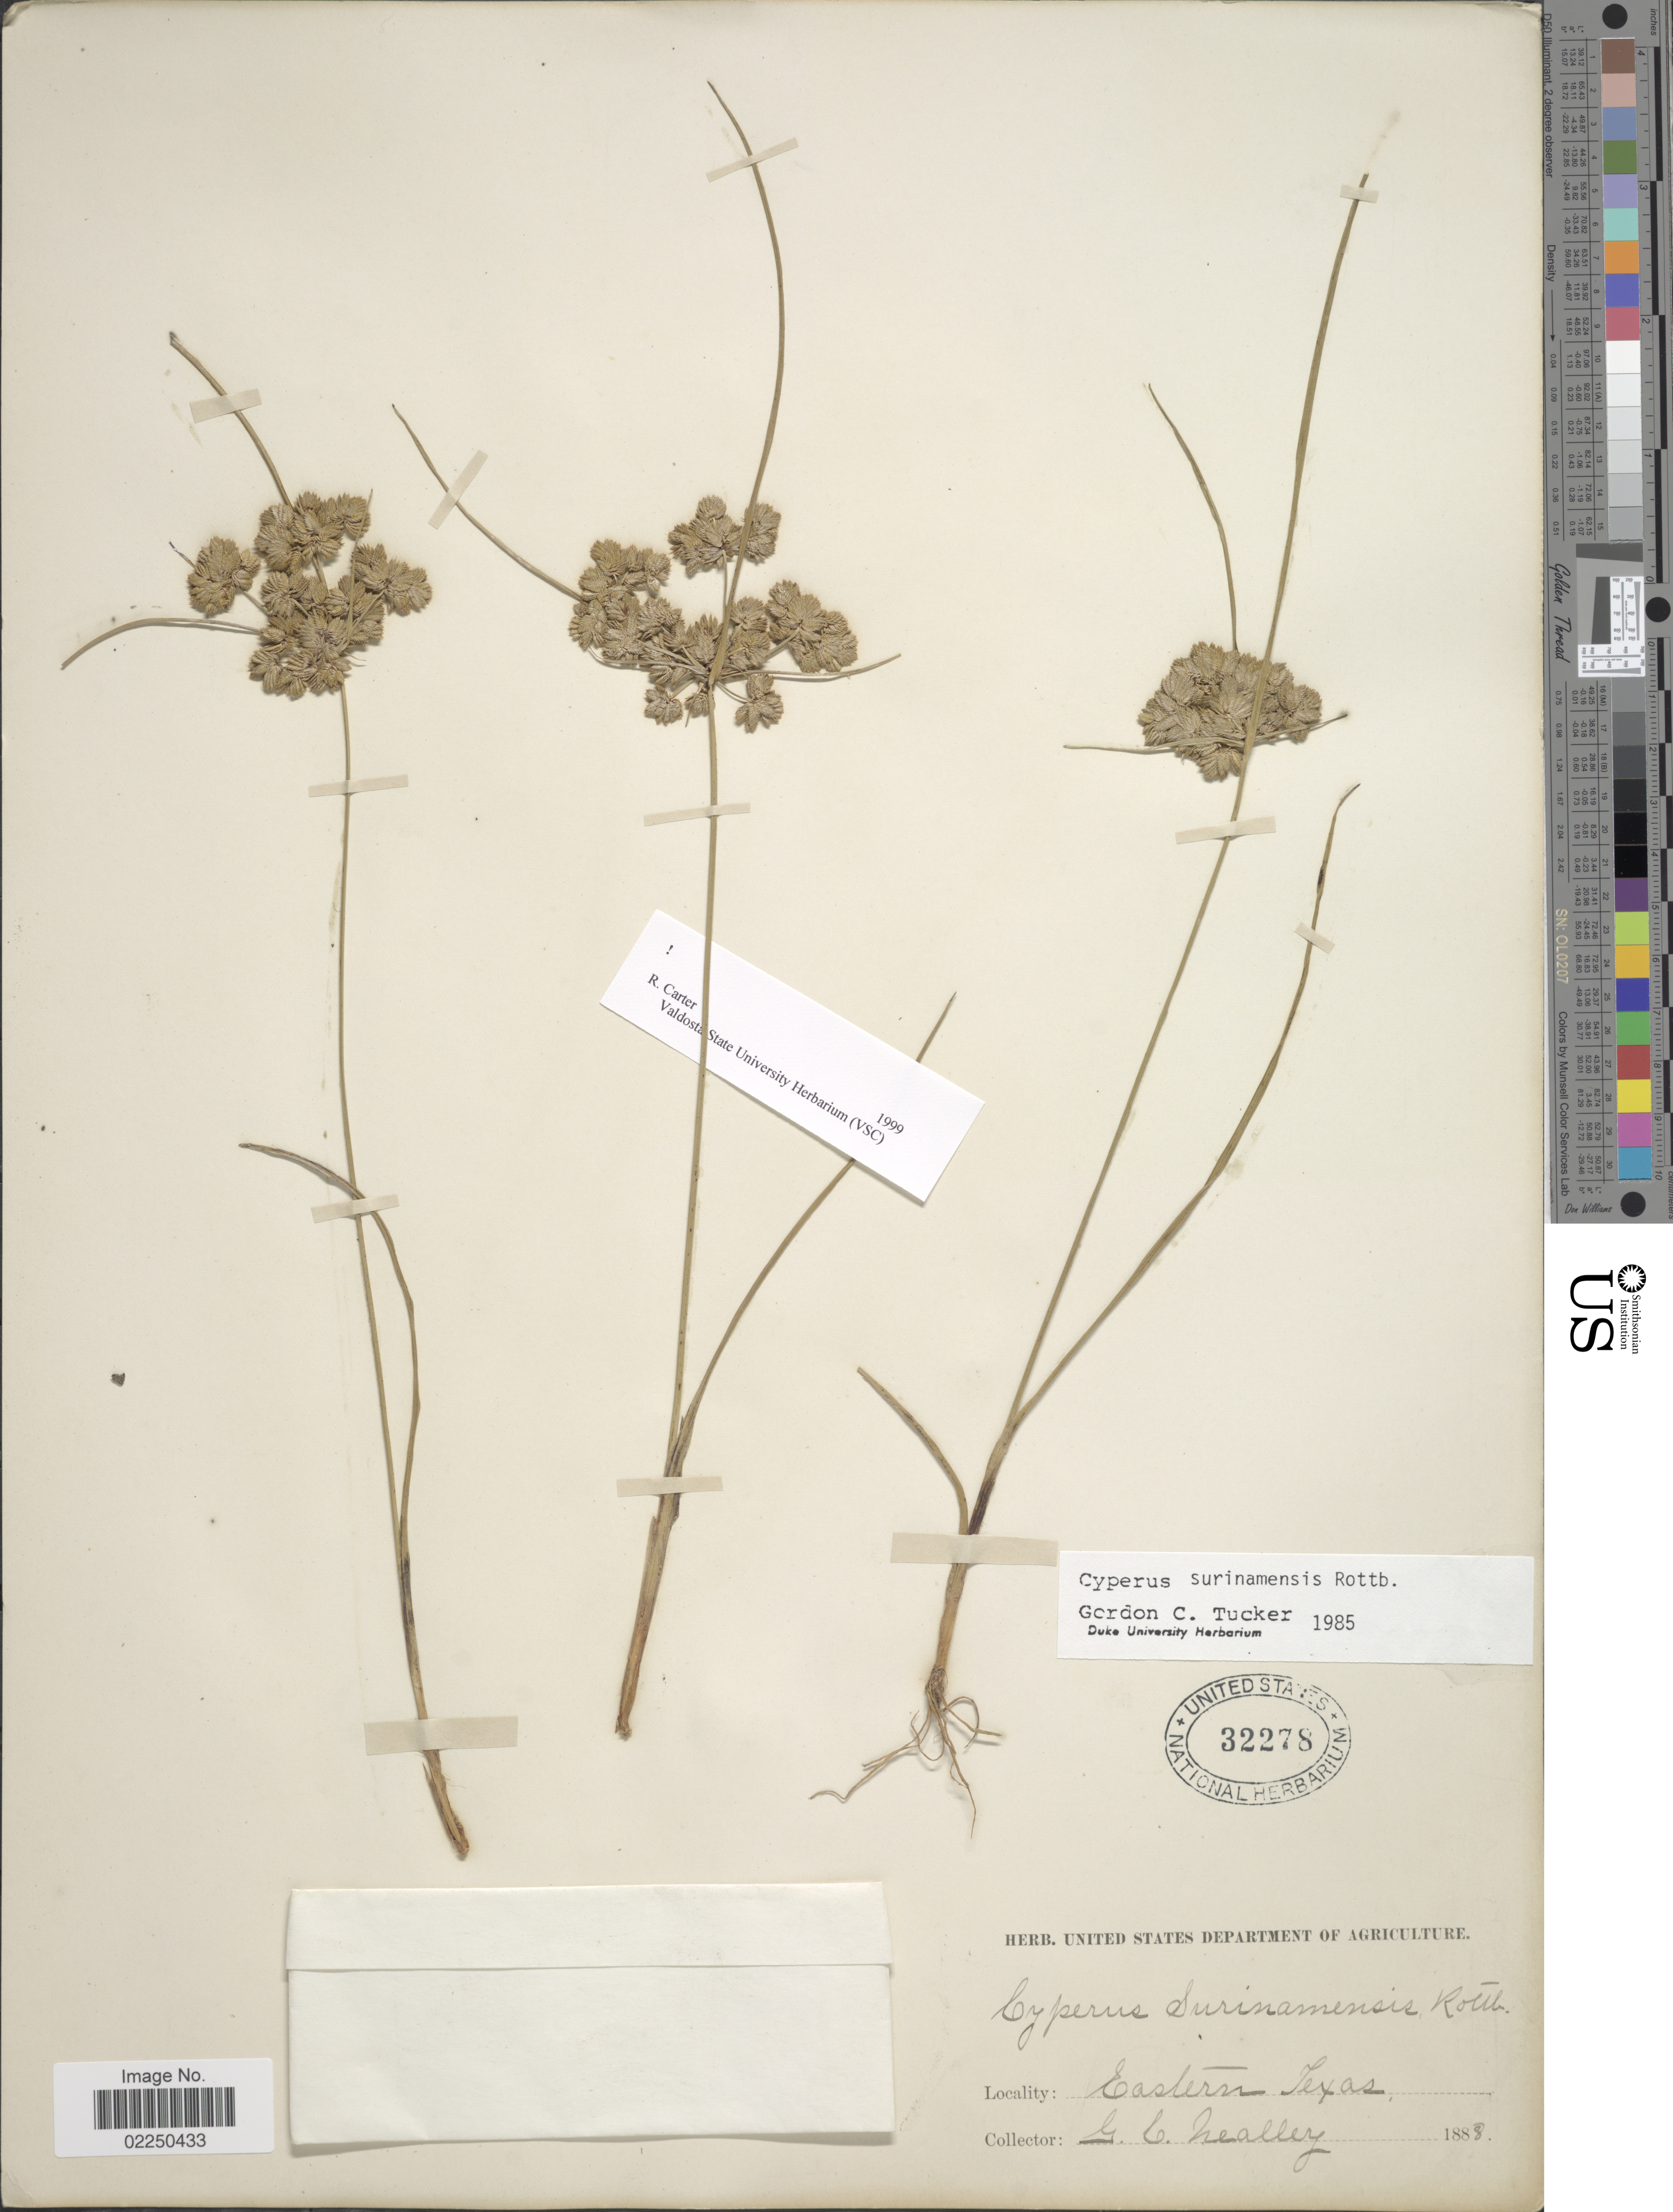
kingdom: Plantae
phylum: Tracheophyta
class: Liliopsida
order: Poales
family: Cyperaceae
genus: Cyperus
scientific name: Cyperus surinamensis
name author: Rottb.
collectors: G. C. Nealley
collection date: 1888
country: United States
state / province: Texas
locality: Eastern Texas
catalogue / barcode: US 32278